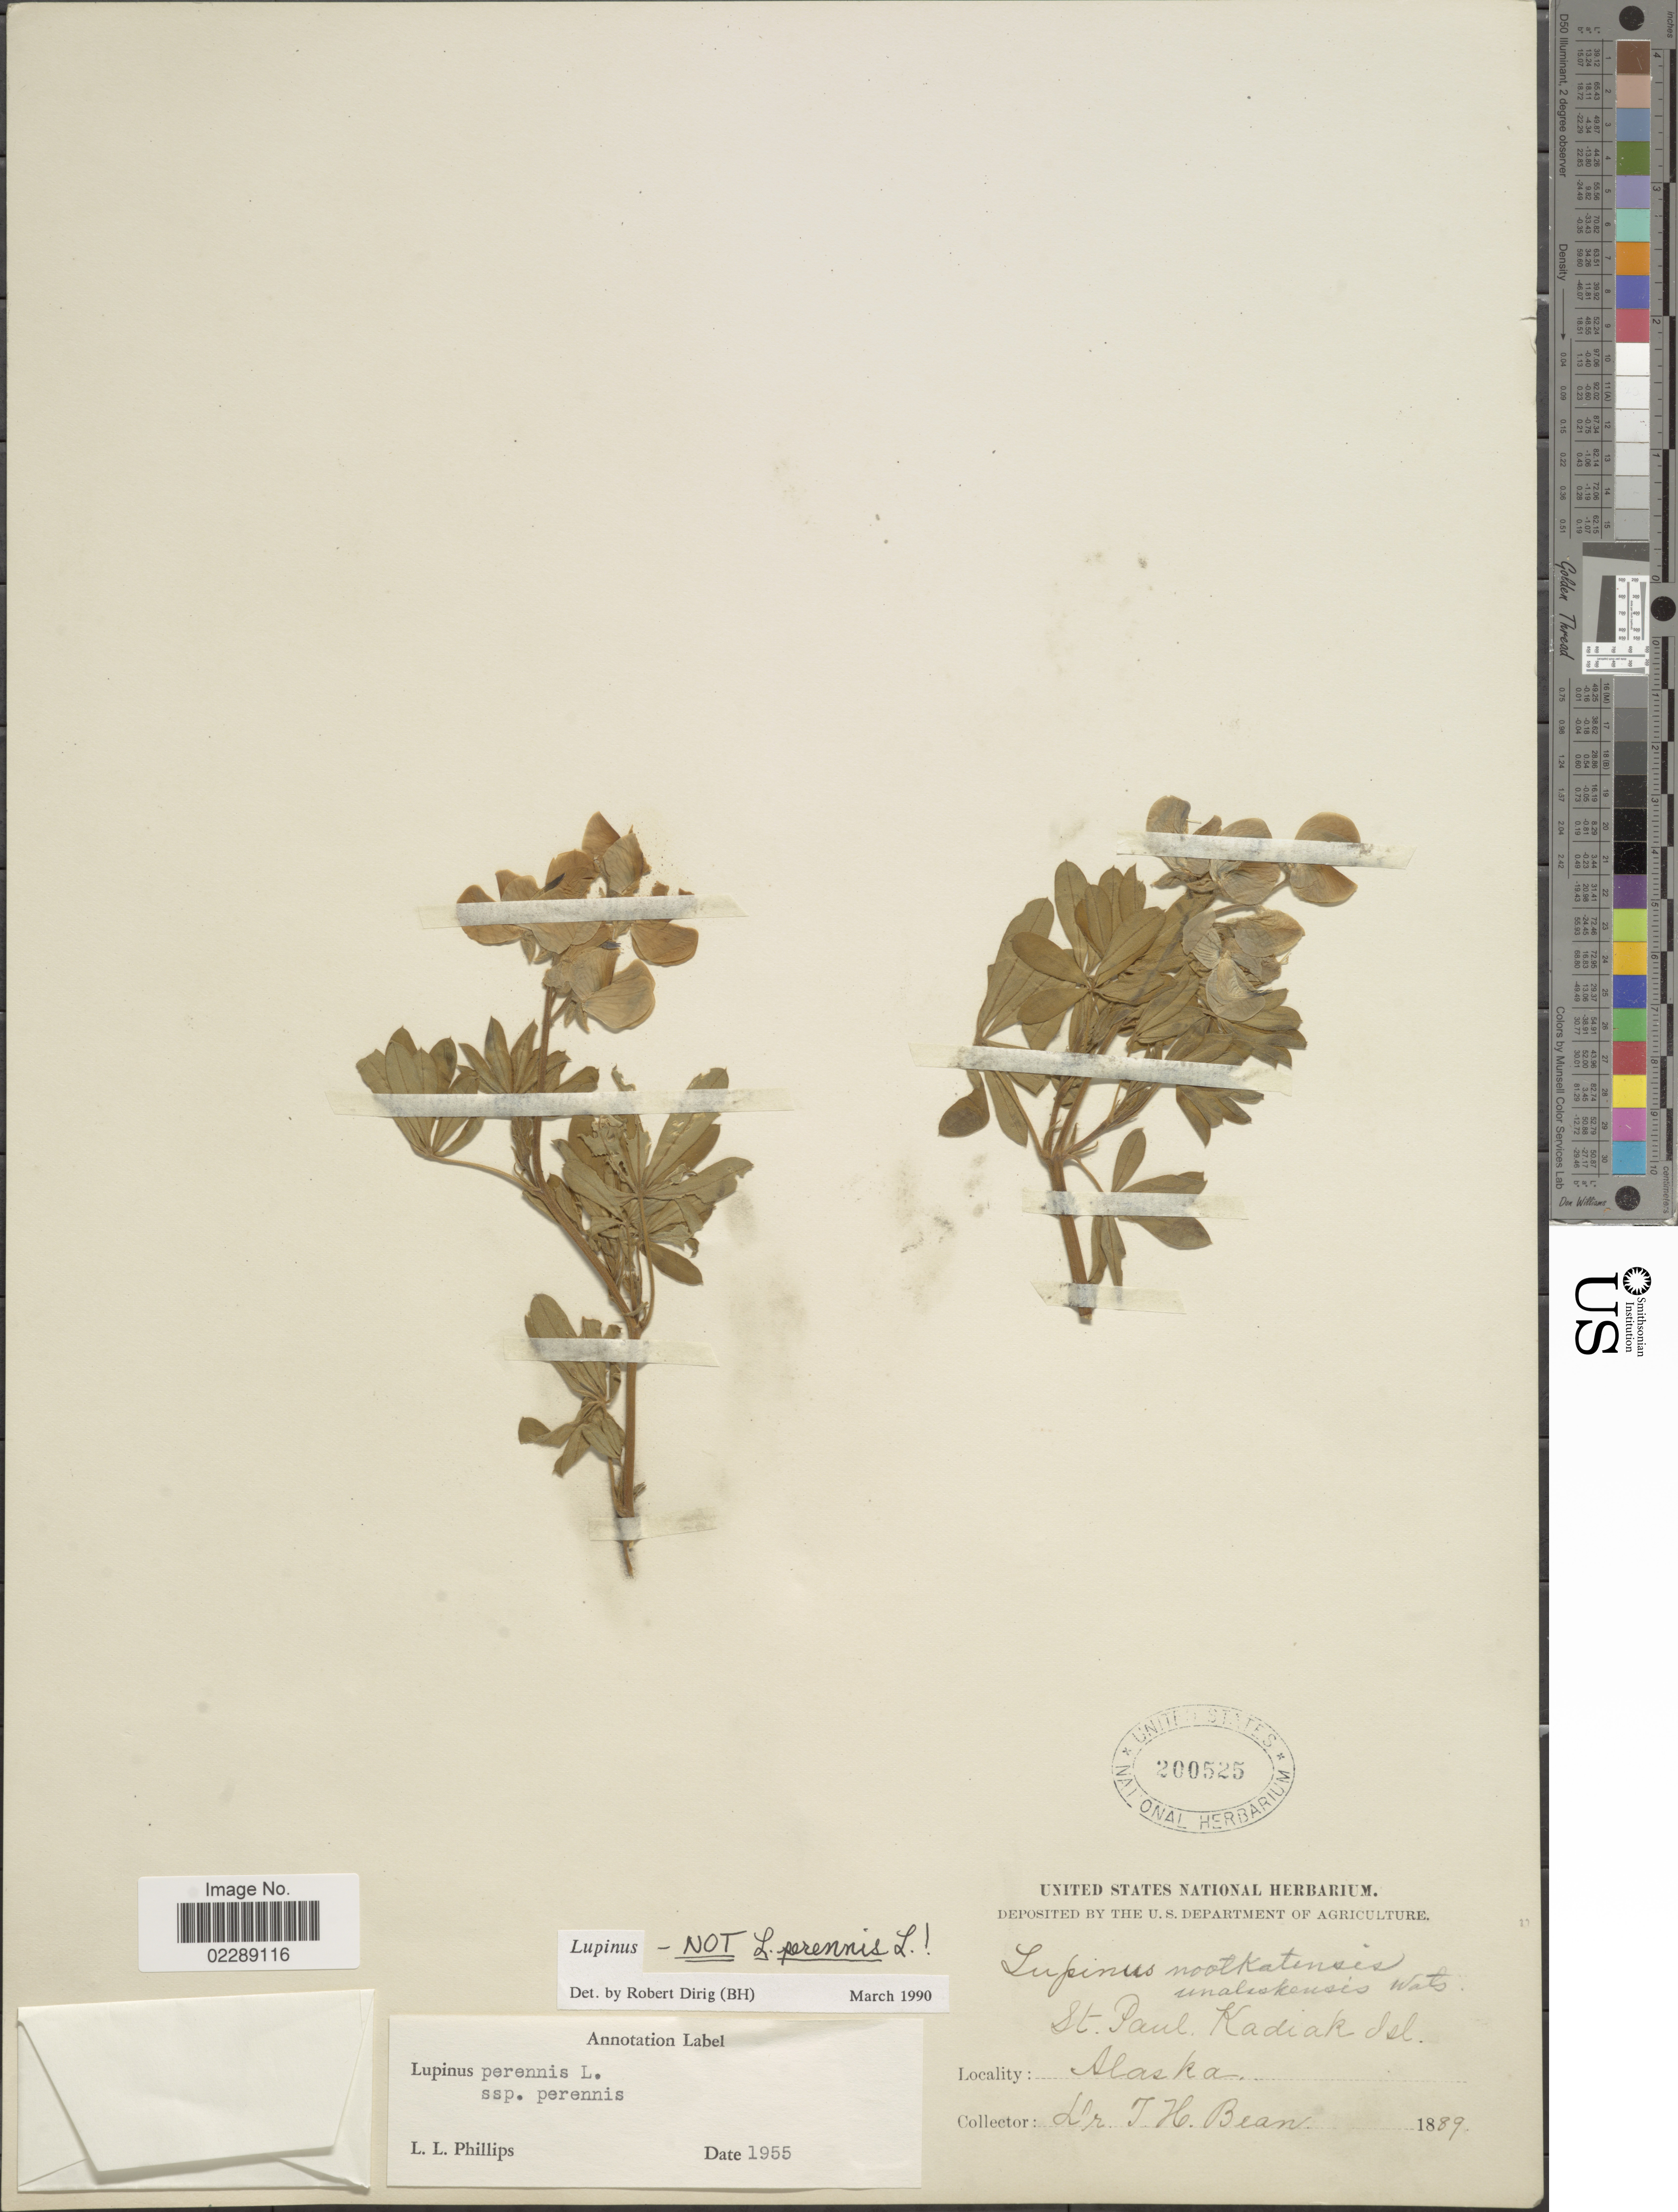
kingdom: Plantae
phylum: Tracheophyta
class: Magnoliopsida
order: Fabales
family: Fabaceae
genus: Lupinus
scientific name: Lupinus sp.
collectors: T. Bean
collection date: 1889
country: United States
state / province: Alaska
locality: St. Paul, Kadiak Isl.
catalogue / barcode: US 200525